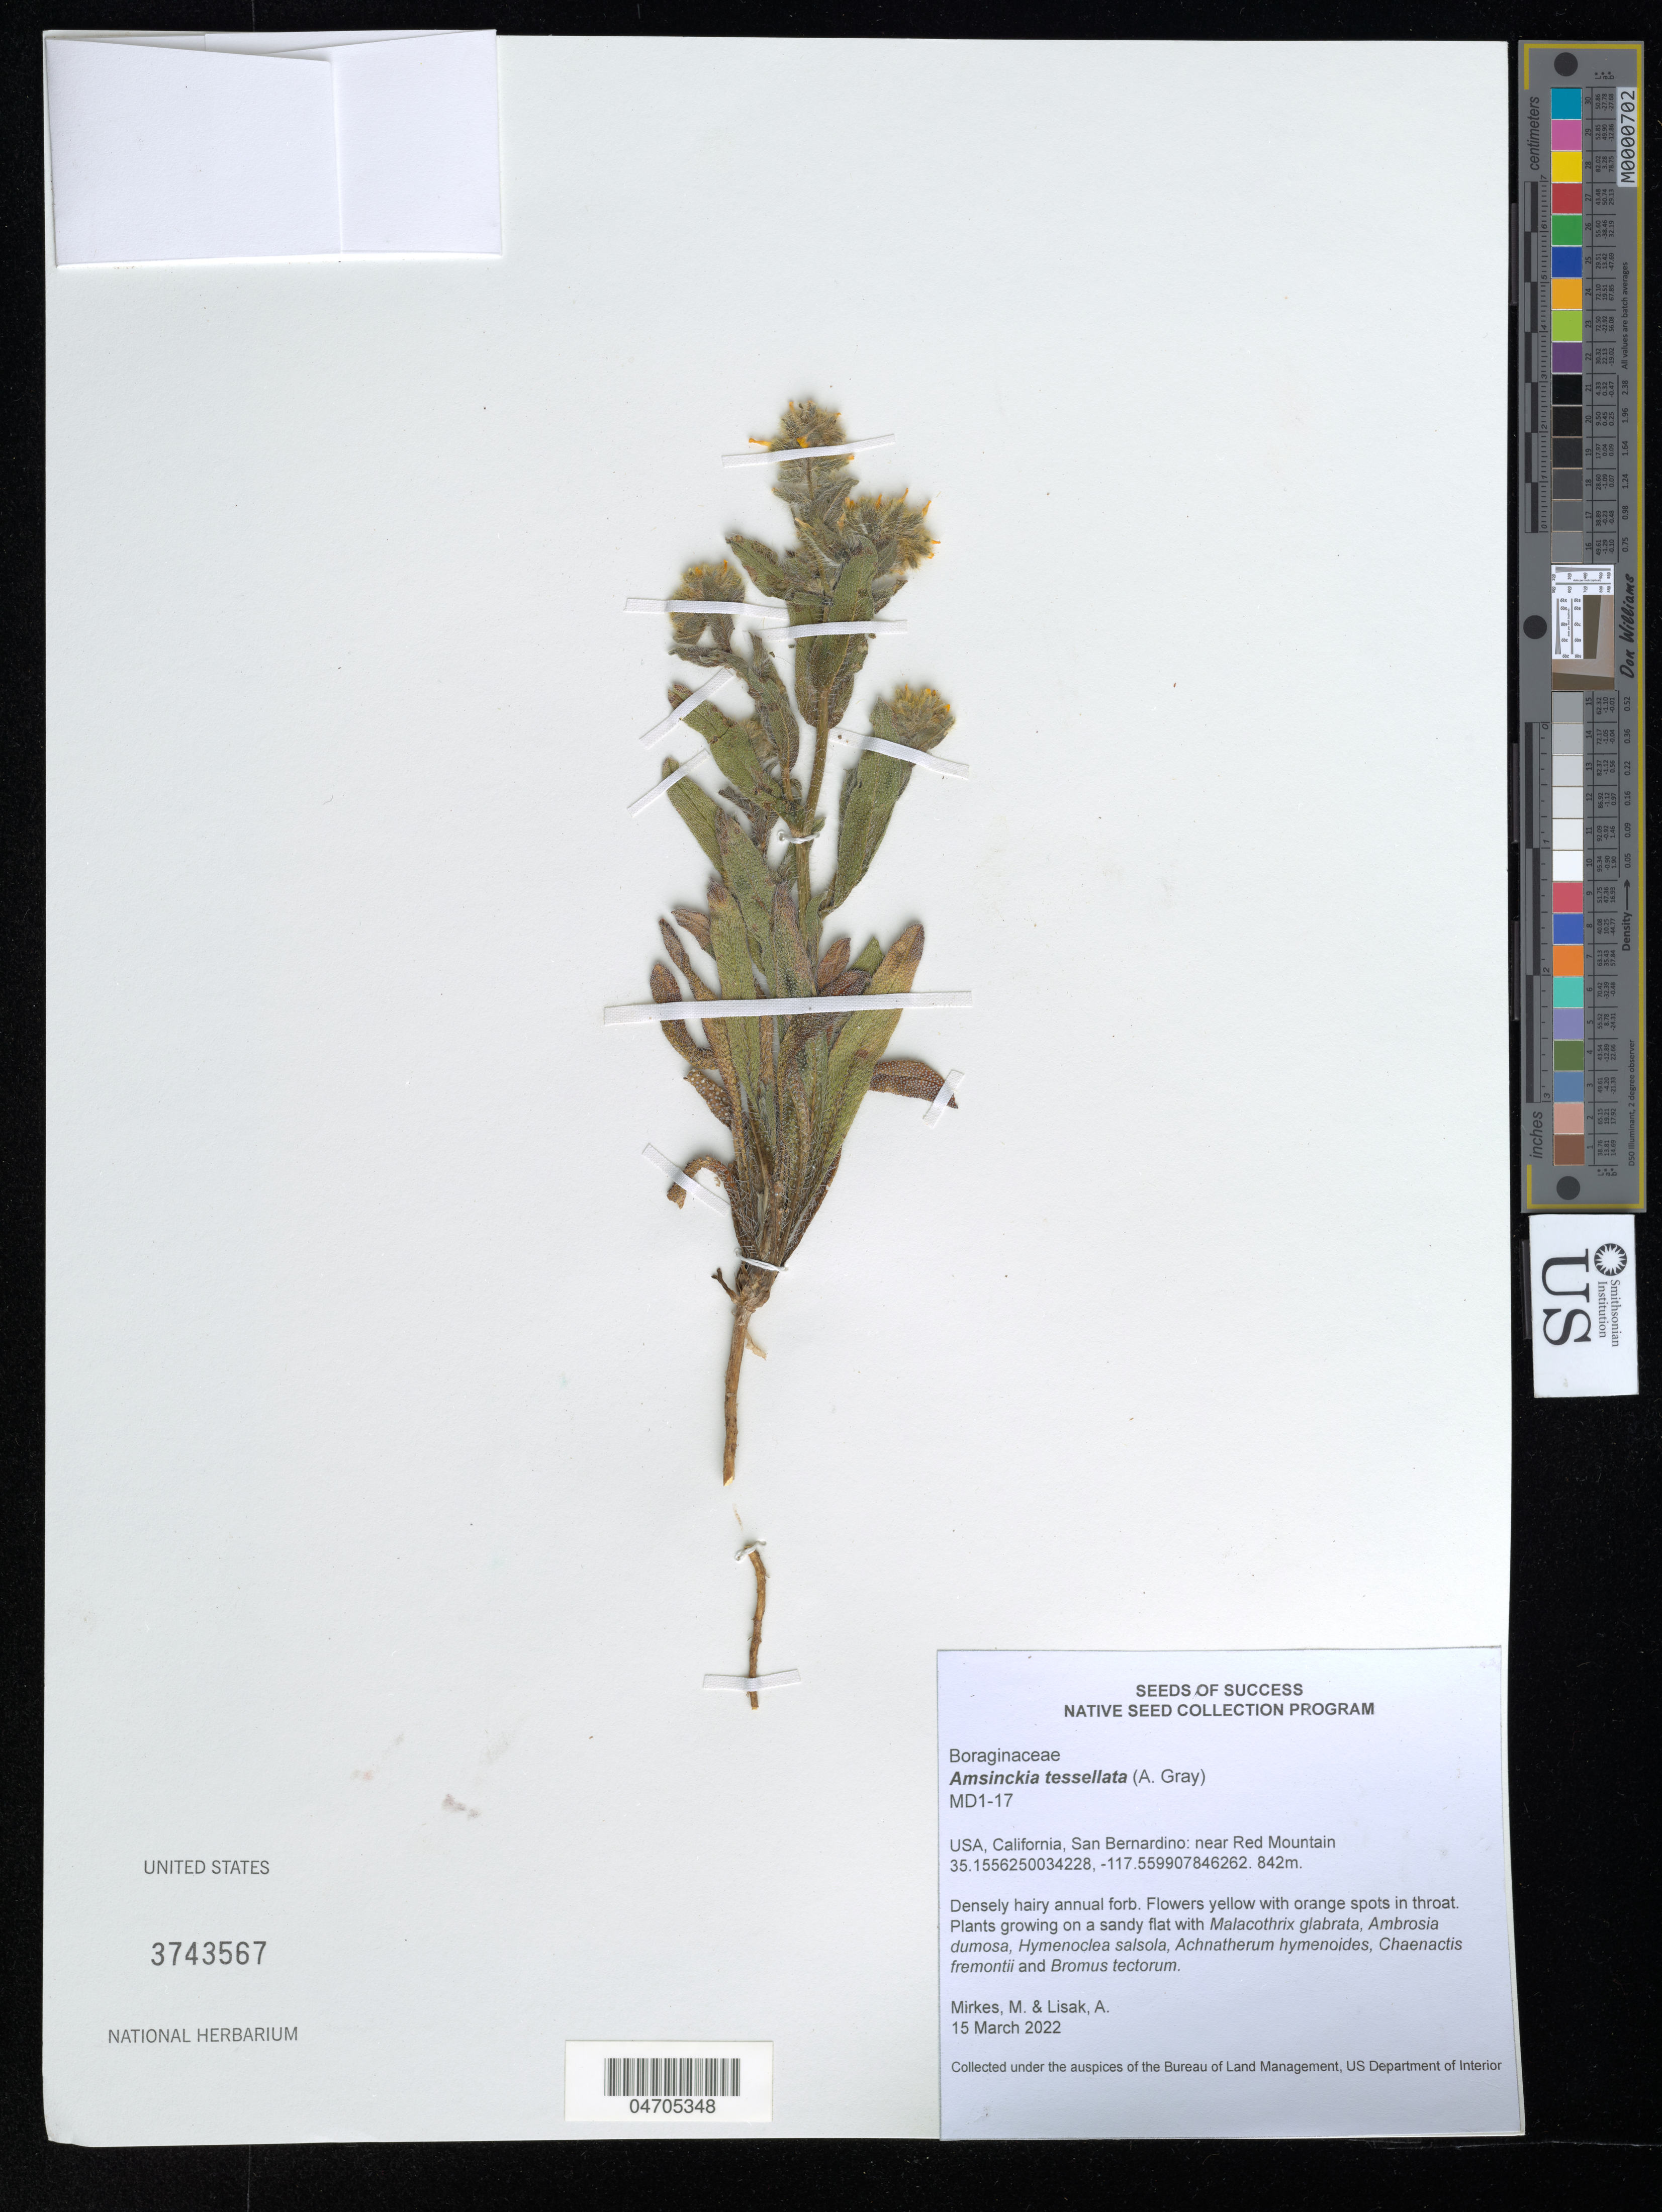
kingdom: Plantae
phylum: Tracheophyta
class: Magnoliopsida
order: Boraginales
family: Boraginaceae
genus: Amsinckia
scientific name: Amsinckia tessellata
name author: A. Gray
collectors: M. Mirkes & A. Lisak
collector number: MD1-17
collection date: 2022-03-15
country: United States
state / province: California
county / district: San Bernardino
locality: San Bernardino: near Red Mountain.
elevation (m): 842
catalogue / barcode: US 3743567